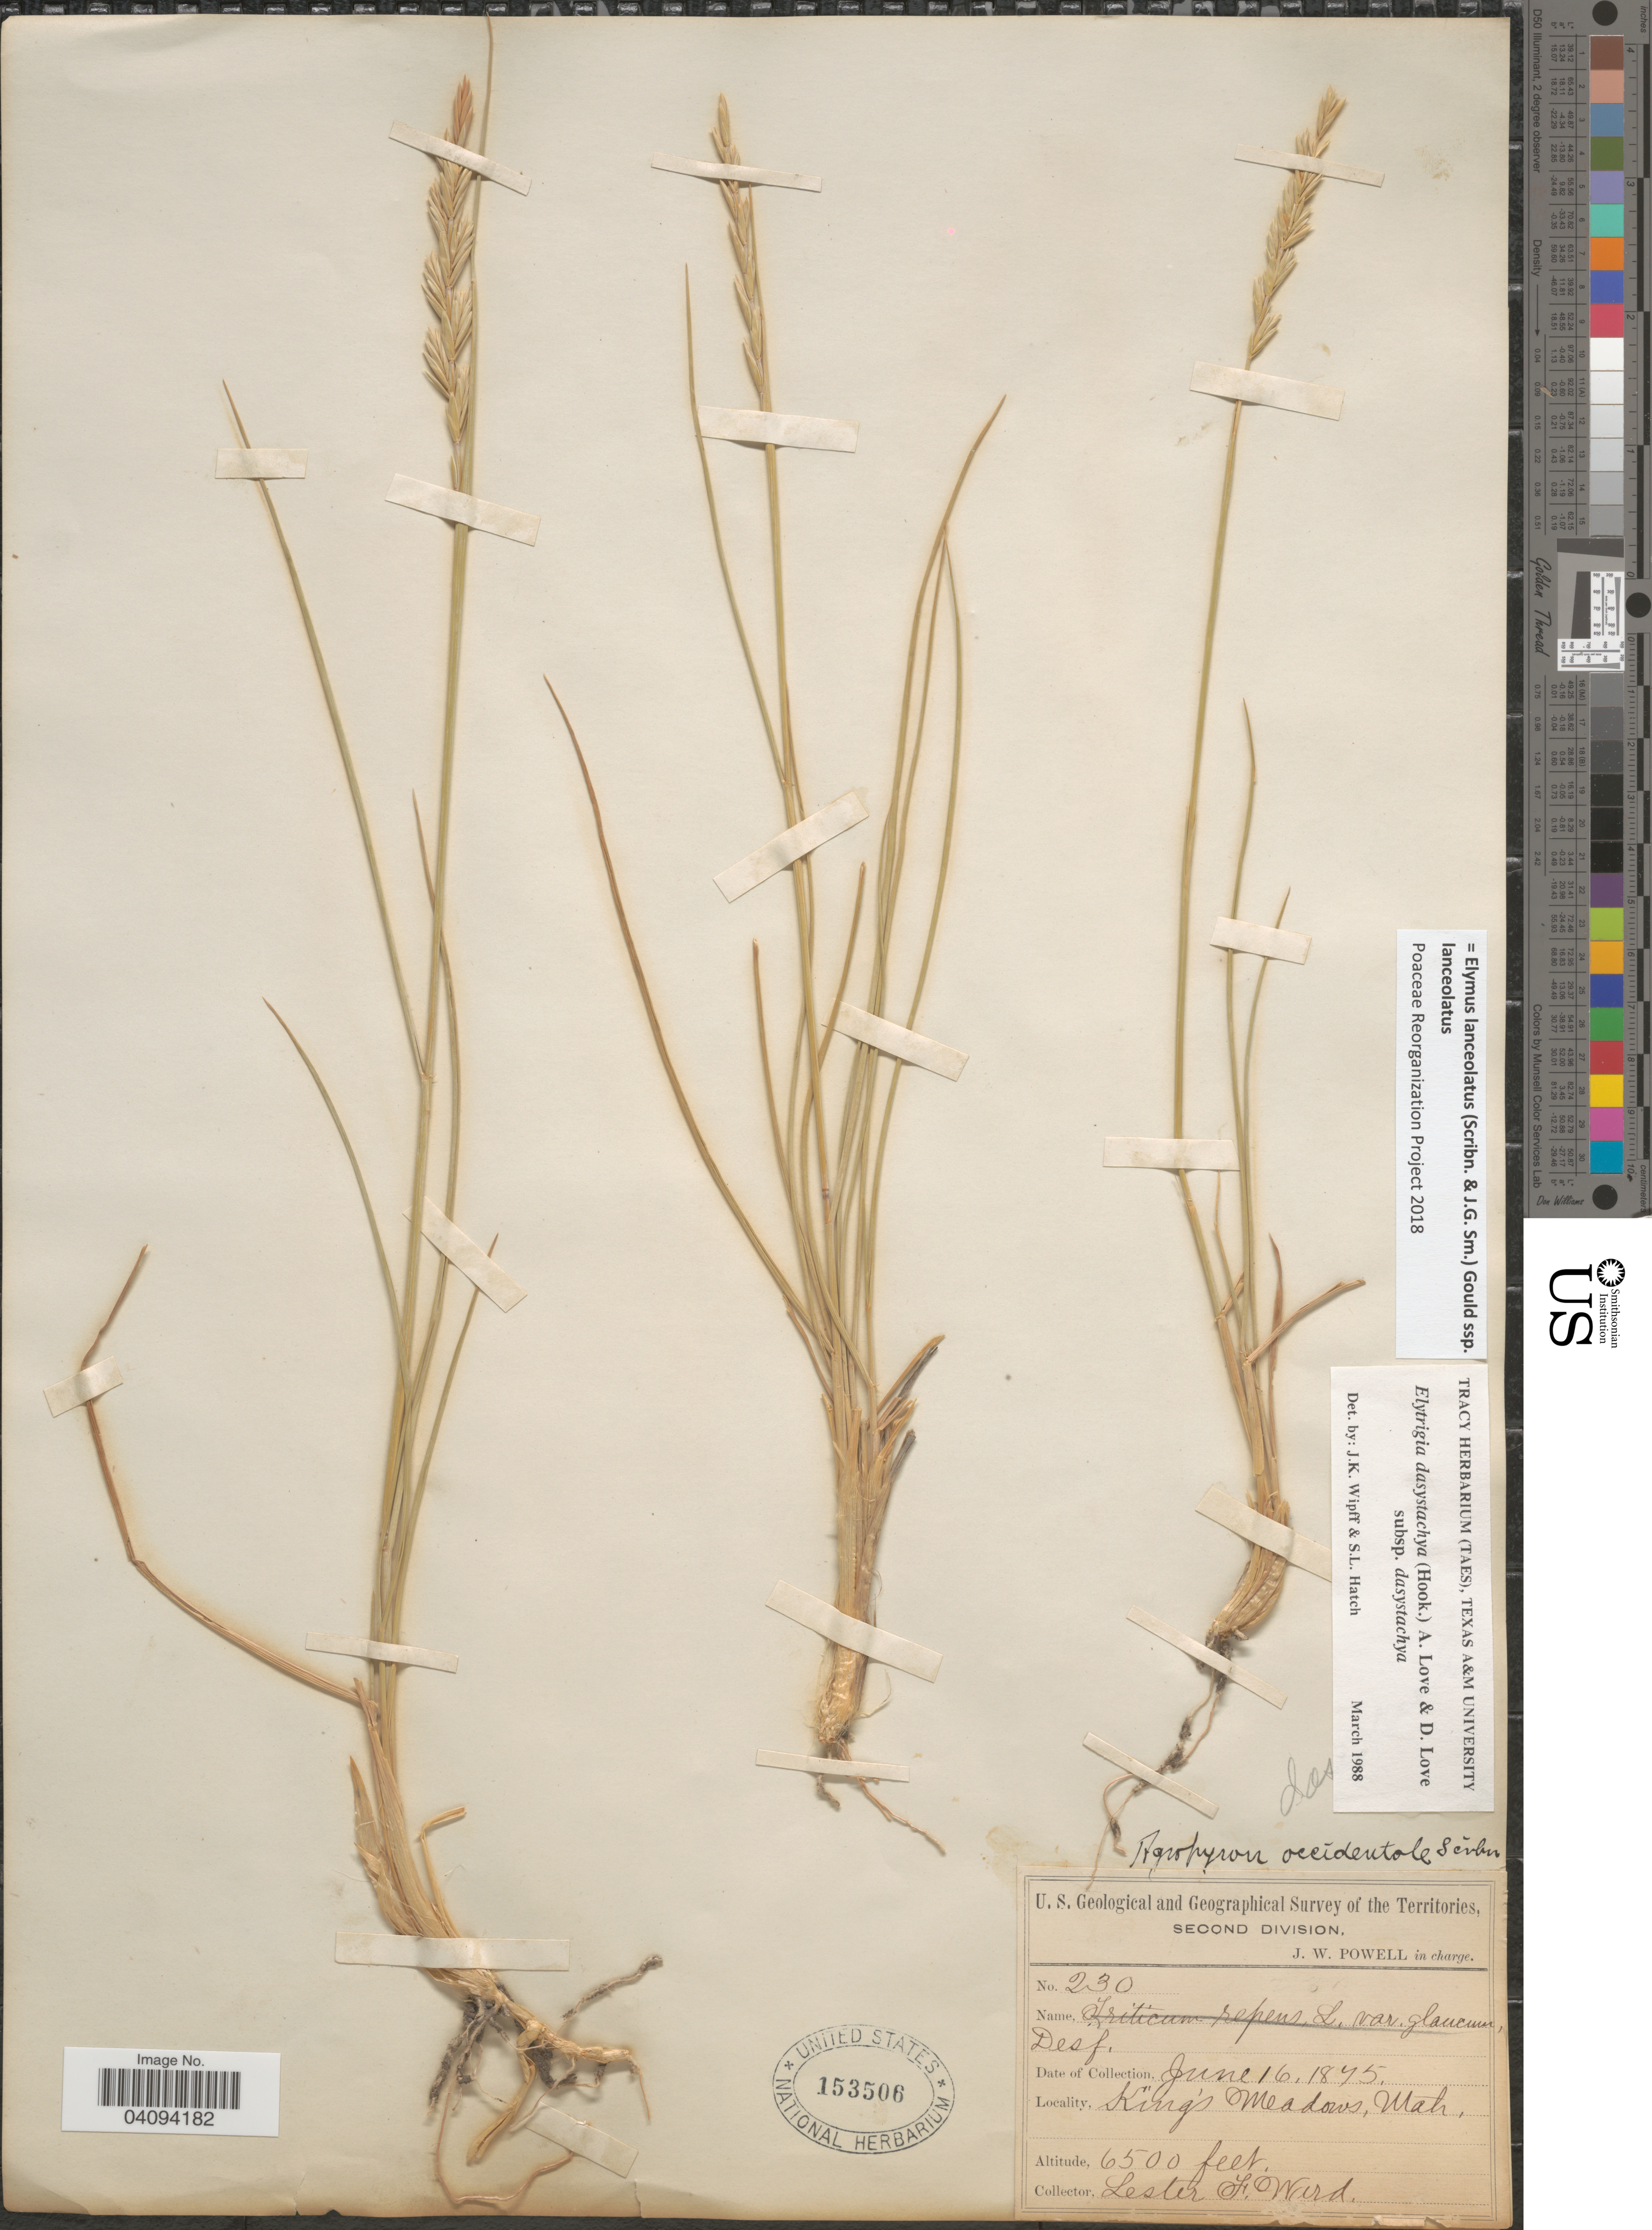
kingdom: Plantae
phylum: Tracheophyta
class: Liliopsida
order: Poales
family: Poaceae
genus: Elymus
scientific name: Elymus lanceolatus subsp. lanceolatus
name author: (Scribn. & J.G. Sm.) Gould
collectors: L. F. Ward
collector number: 230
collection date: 1875-06-16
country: United States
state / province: Utah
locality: U.S. Geological and Geographical Survey of the Territories. King's Meadows.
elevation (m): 1981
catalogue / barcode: US 153506